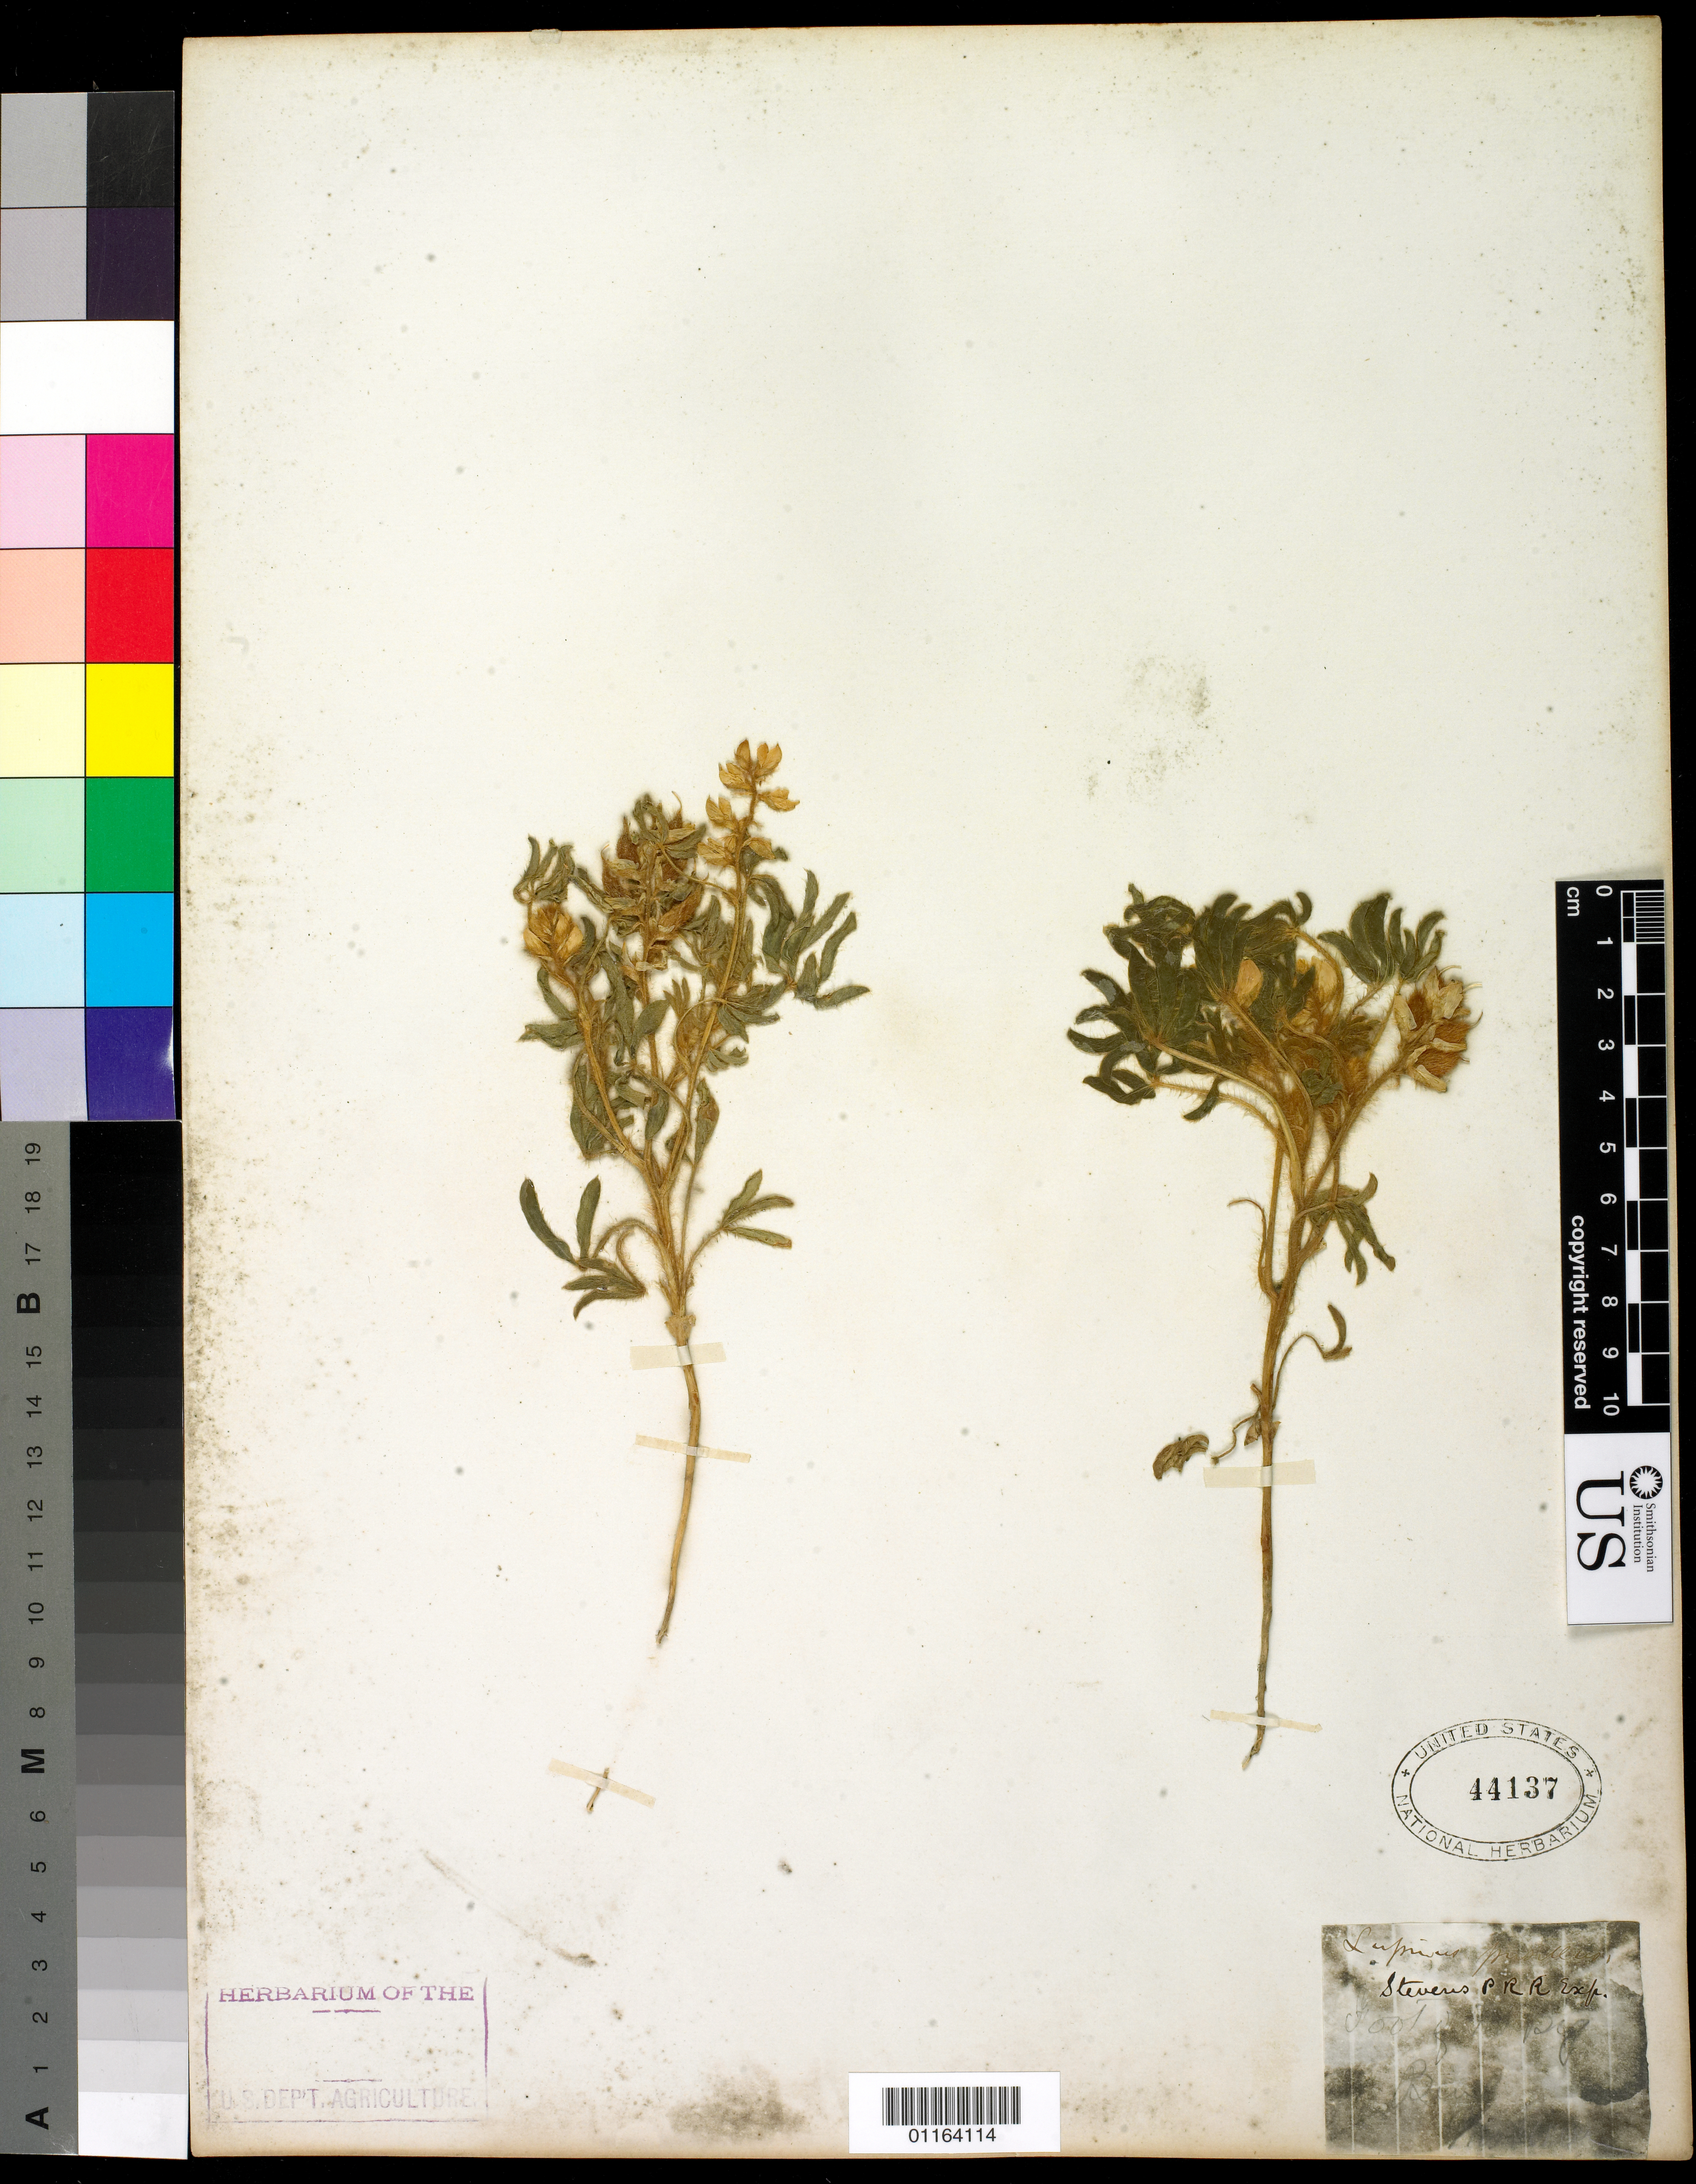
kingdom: Plantae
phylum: Tracheophyta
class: Magnoliopsida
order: Fabales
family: Fabaceae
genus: Lupinus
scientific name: Lupinus pusillus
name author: Pursh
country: Canada / United States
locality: Camp 85-86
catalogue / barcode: US 44137